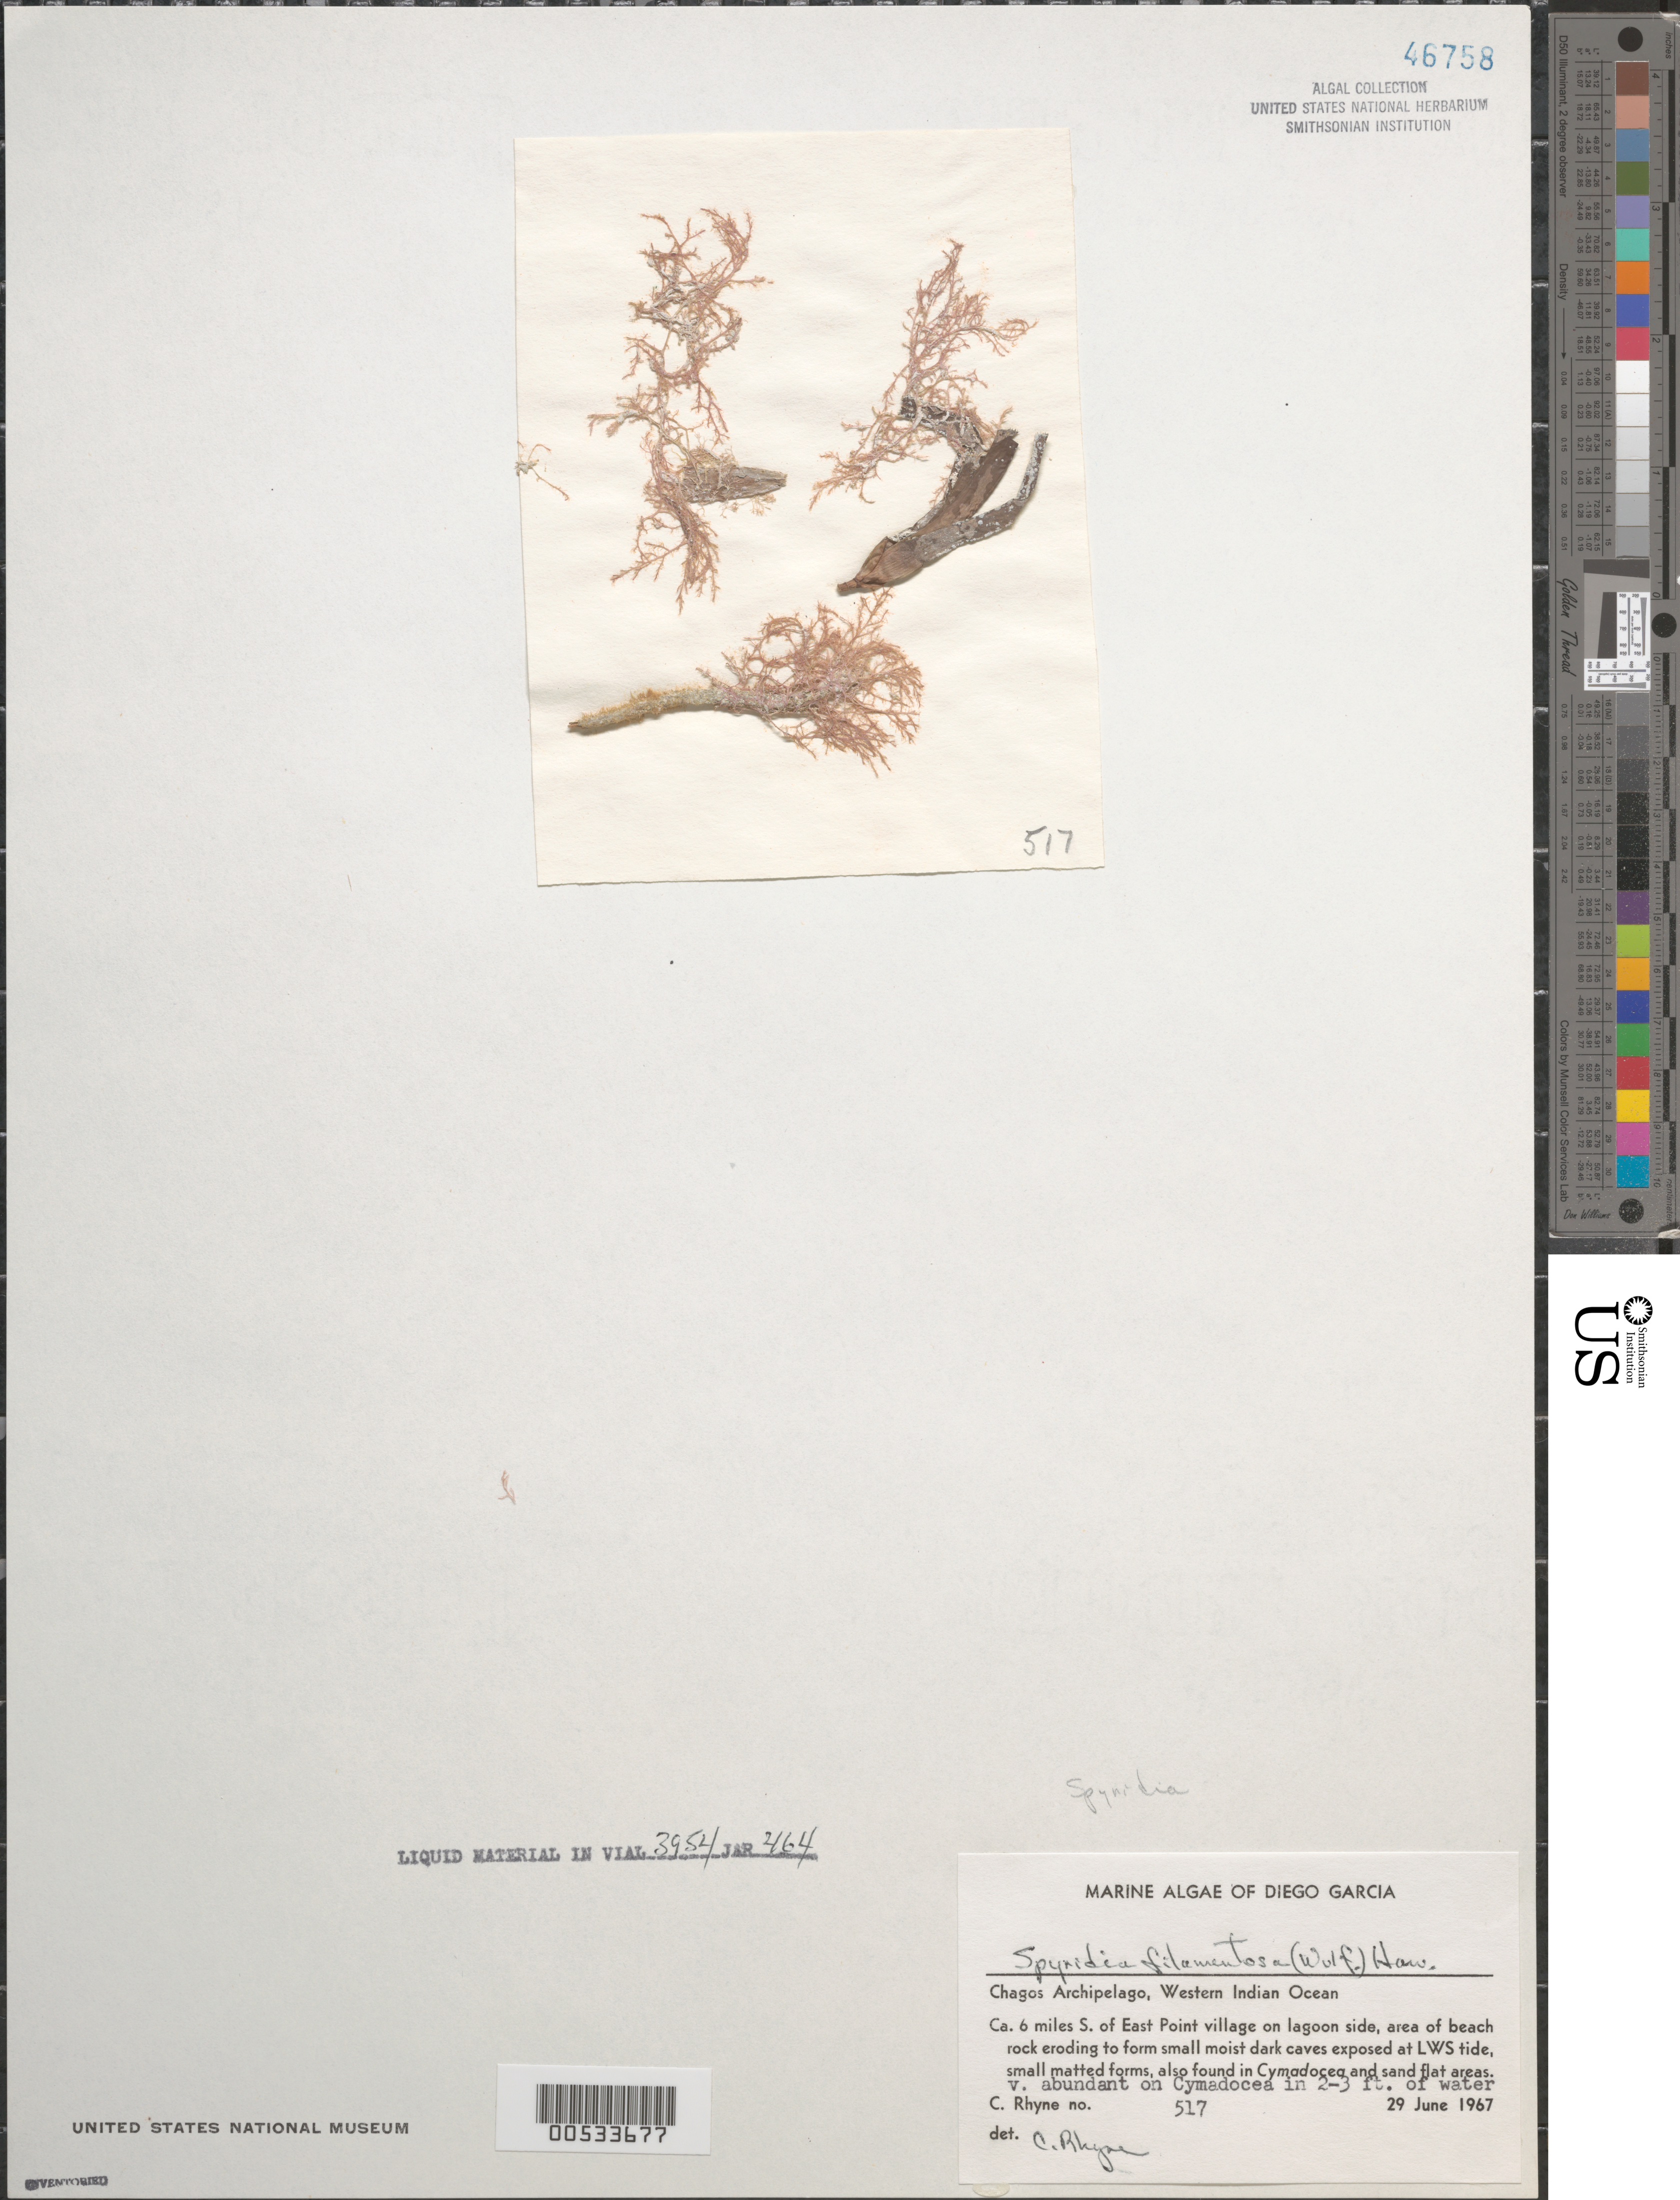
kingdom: Plantae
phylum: Rhodophyta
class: Florideophyceae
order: Ceramiales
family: Spyridiaceae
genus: Spyridia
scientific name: Spyridia filamentosa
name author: (Wulfen) Harv.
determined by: Rhyne, C. F.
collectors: C. Rhyne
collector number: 517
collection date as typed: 29 Jun 1967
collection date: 1967-06-29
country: British Indian Ocean Territory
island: Diego Garcia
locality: Ca. 6 miles south of East Point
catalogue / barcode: US 46758